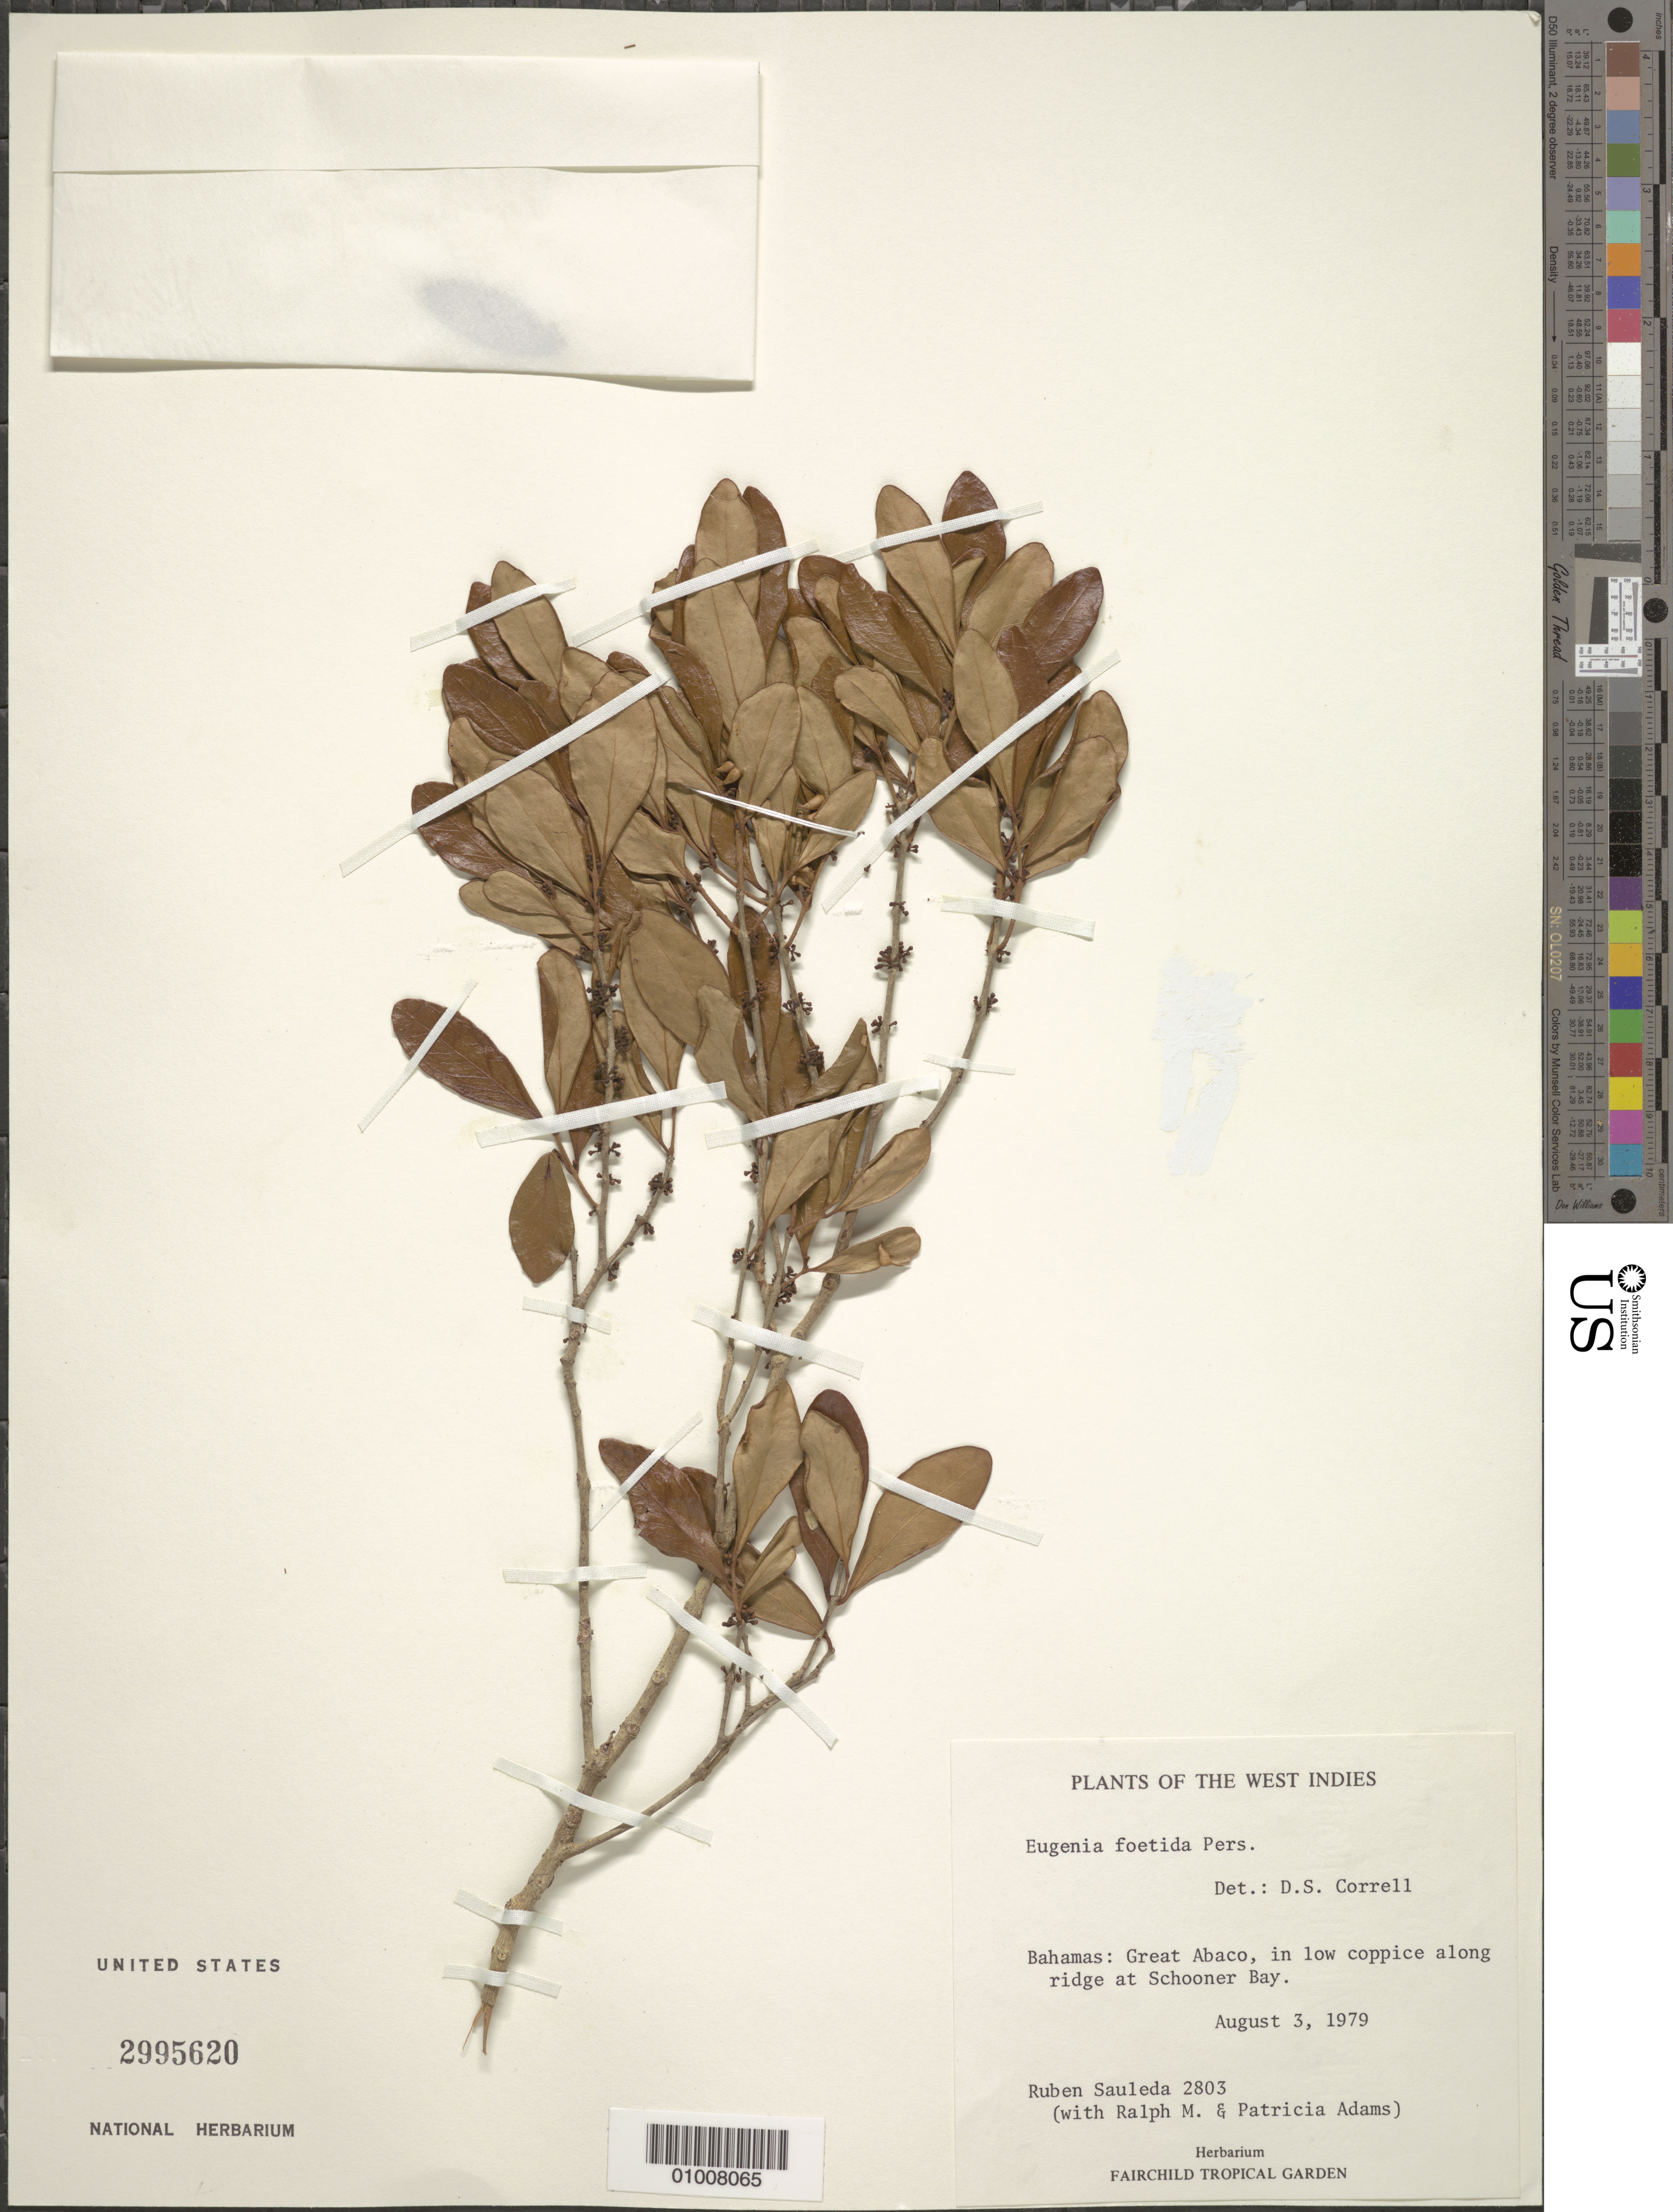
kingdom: Plantae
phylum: Tracheophyta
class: Magnoliopsida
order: Myrtales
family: Myrtaceae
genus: Eugenia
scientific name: Eugenia foetida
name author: Pers.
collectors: R. Sauleda, R. M. Adams & P. H. Adams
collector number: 2803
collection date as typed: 03 Aug 1979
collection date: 1979-08-03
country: Bahamas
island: Great Abaco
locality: Along ridge at Schooner Bay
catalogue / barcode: US 2995620